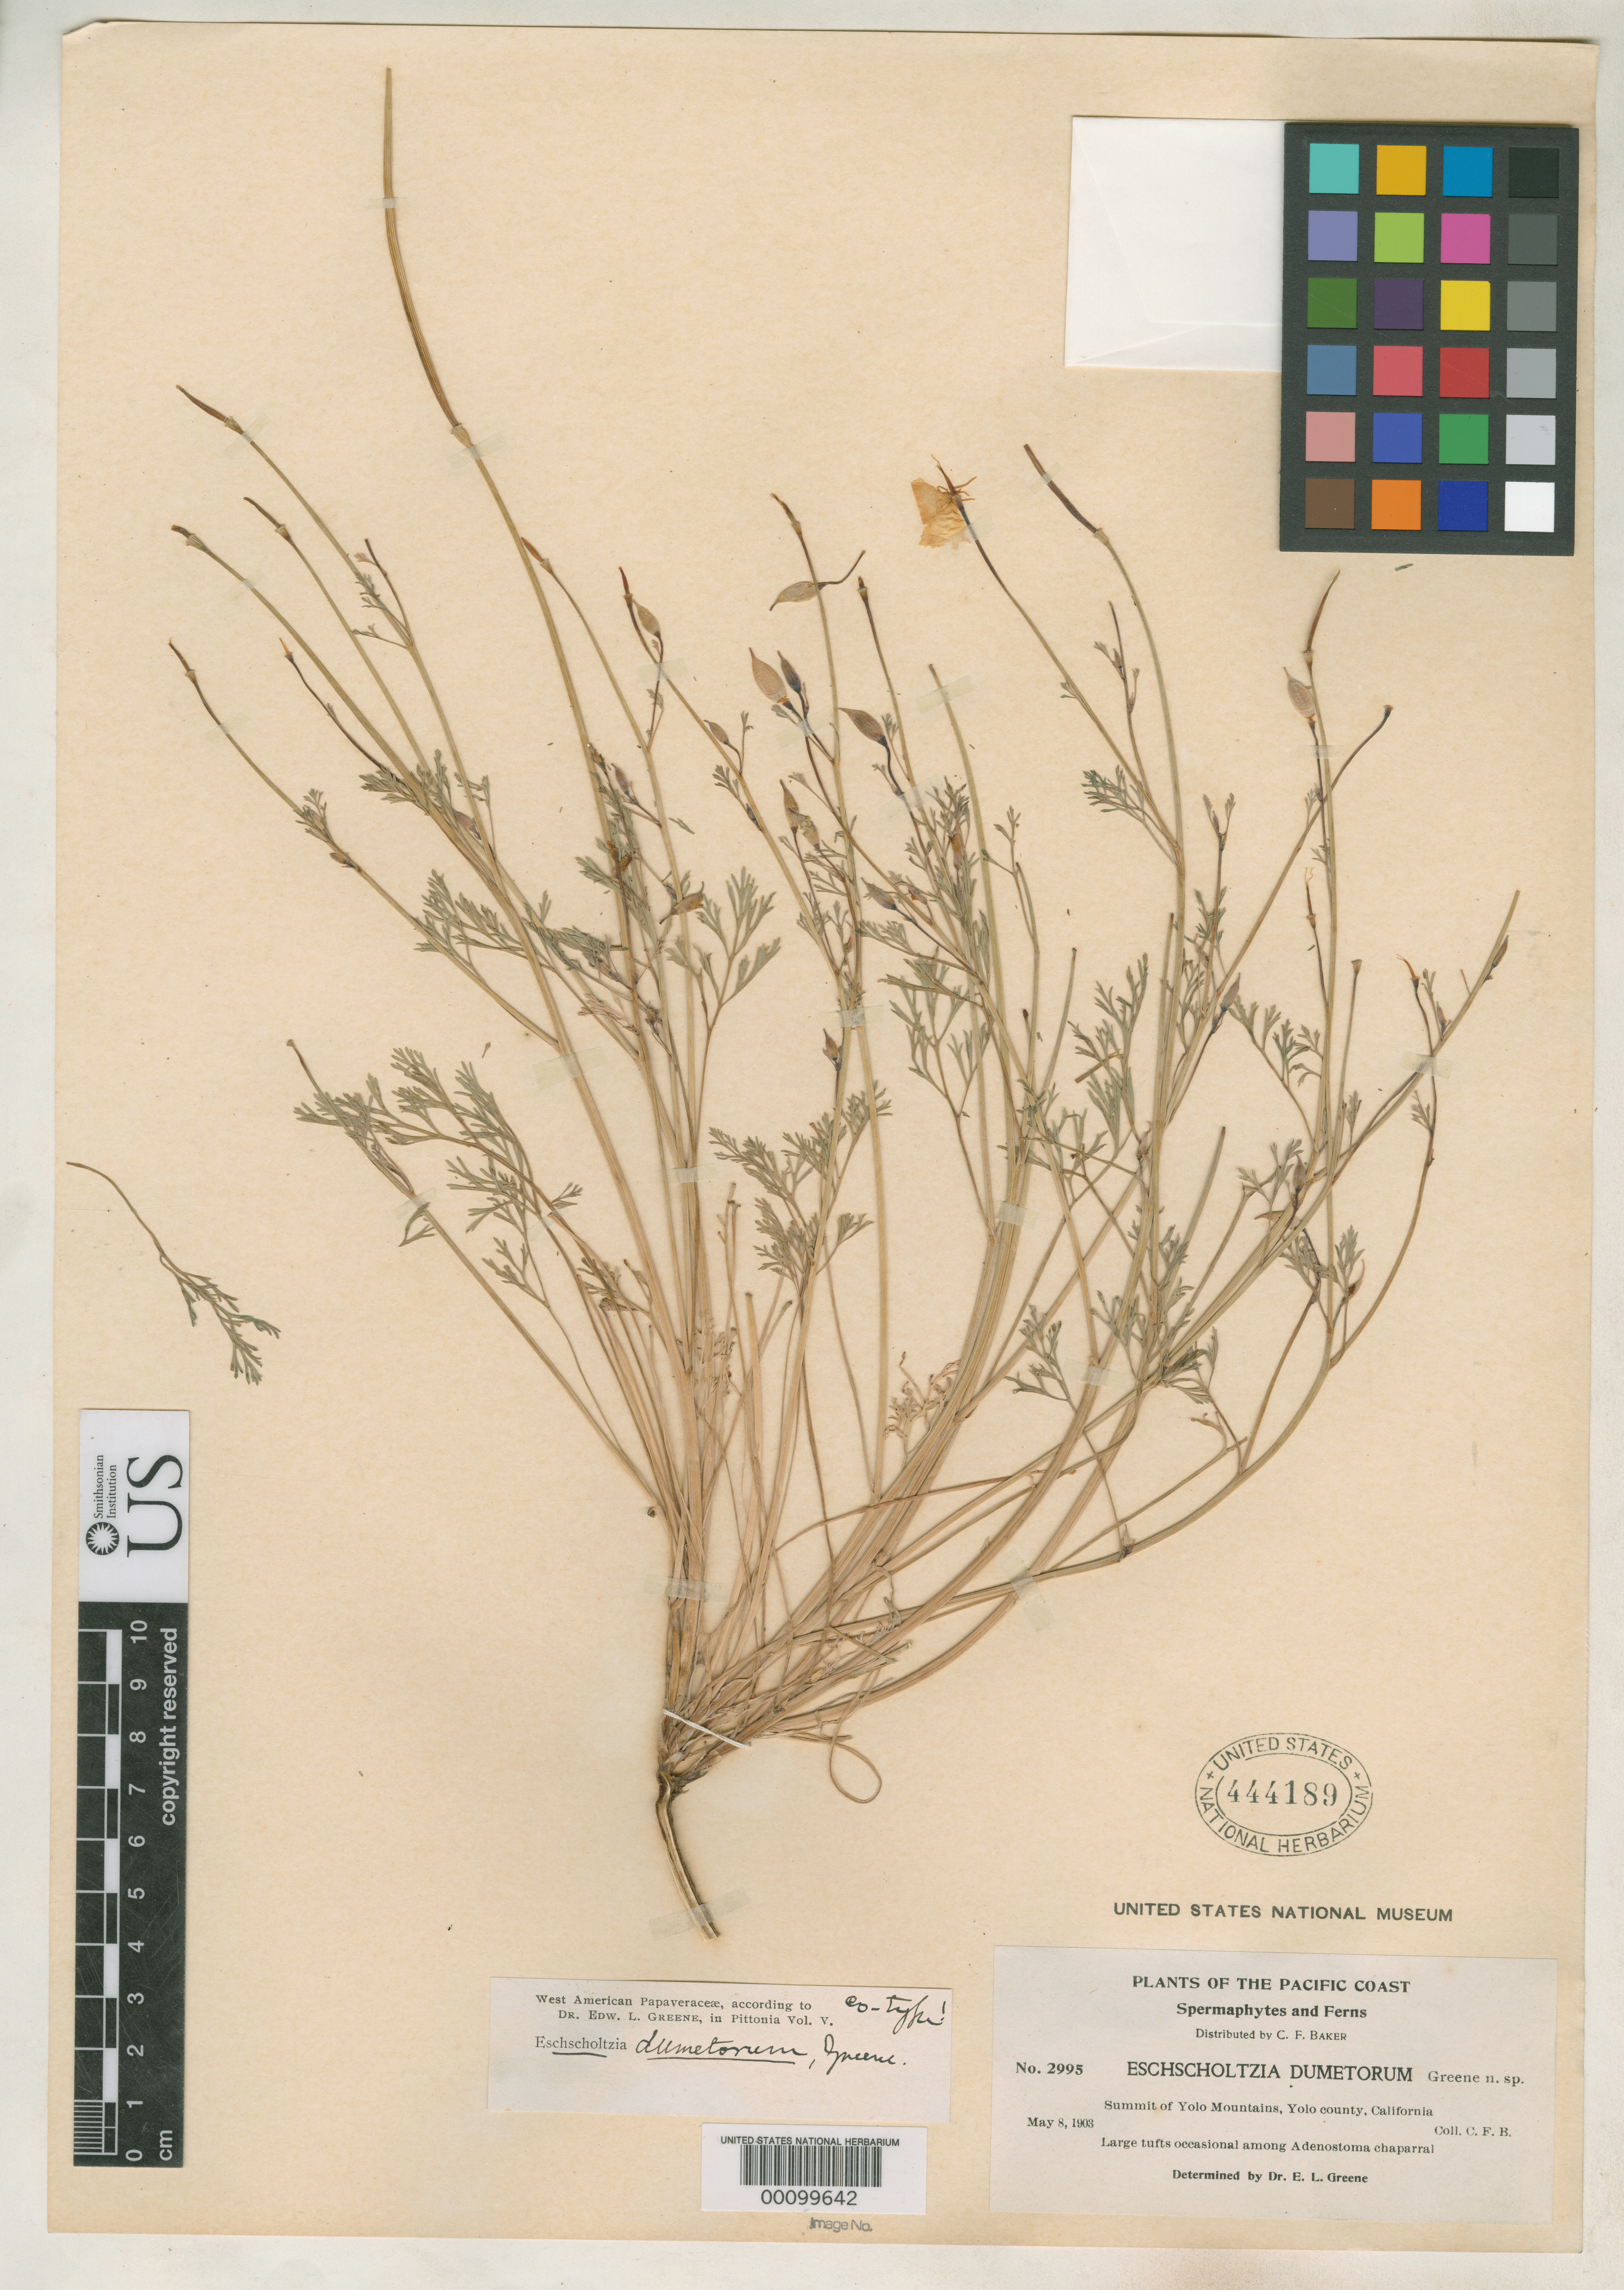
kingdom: Plantae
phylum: Tracheophyta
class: Magnoliopsida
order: Ranunculales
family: Papaveraceae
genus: Eschscholzia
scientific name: Eschscholzia dumetorum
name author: Greene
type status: Isotype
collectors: C. F. Baker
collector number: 2995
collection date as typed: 08 May 1903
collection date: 1903-05-08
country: United States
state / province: California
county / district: Yolo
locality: Yolo Mountains.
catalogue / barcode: US 444189